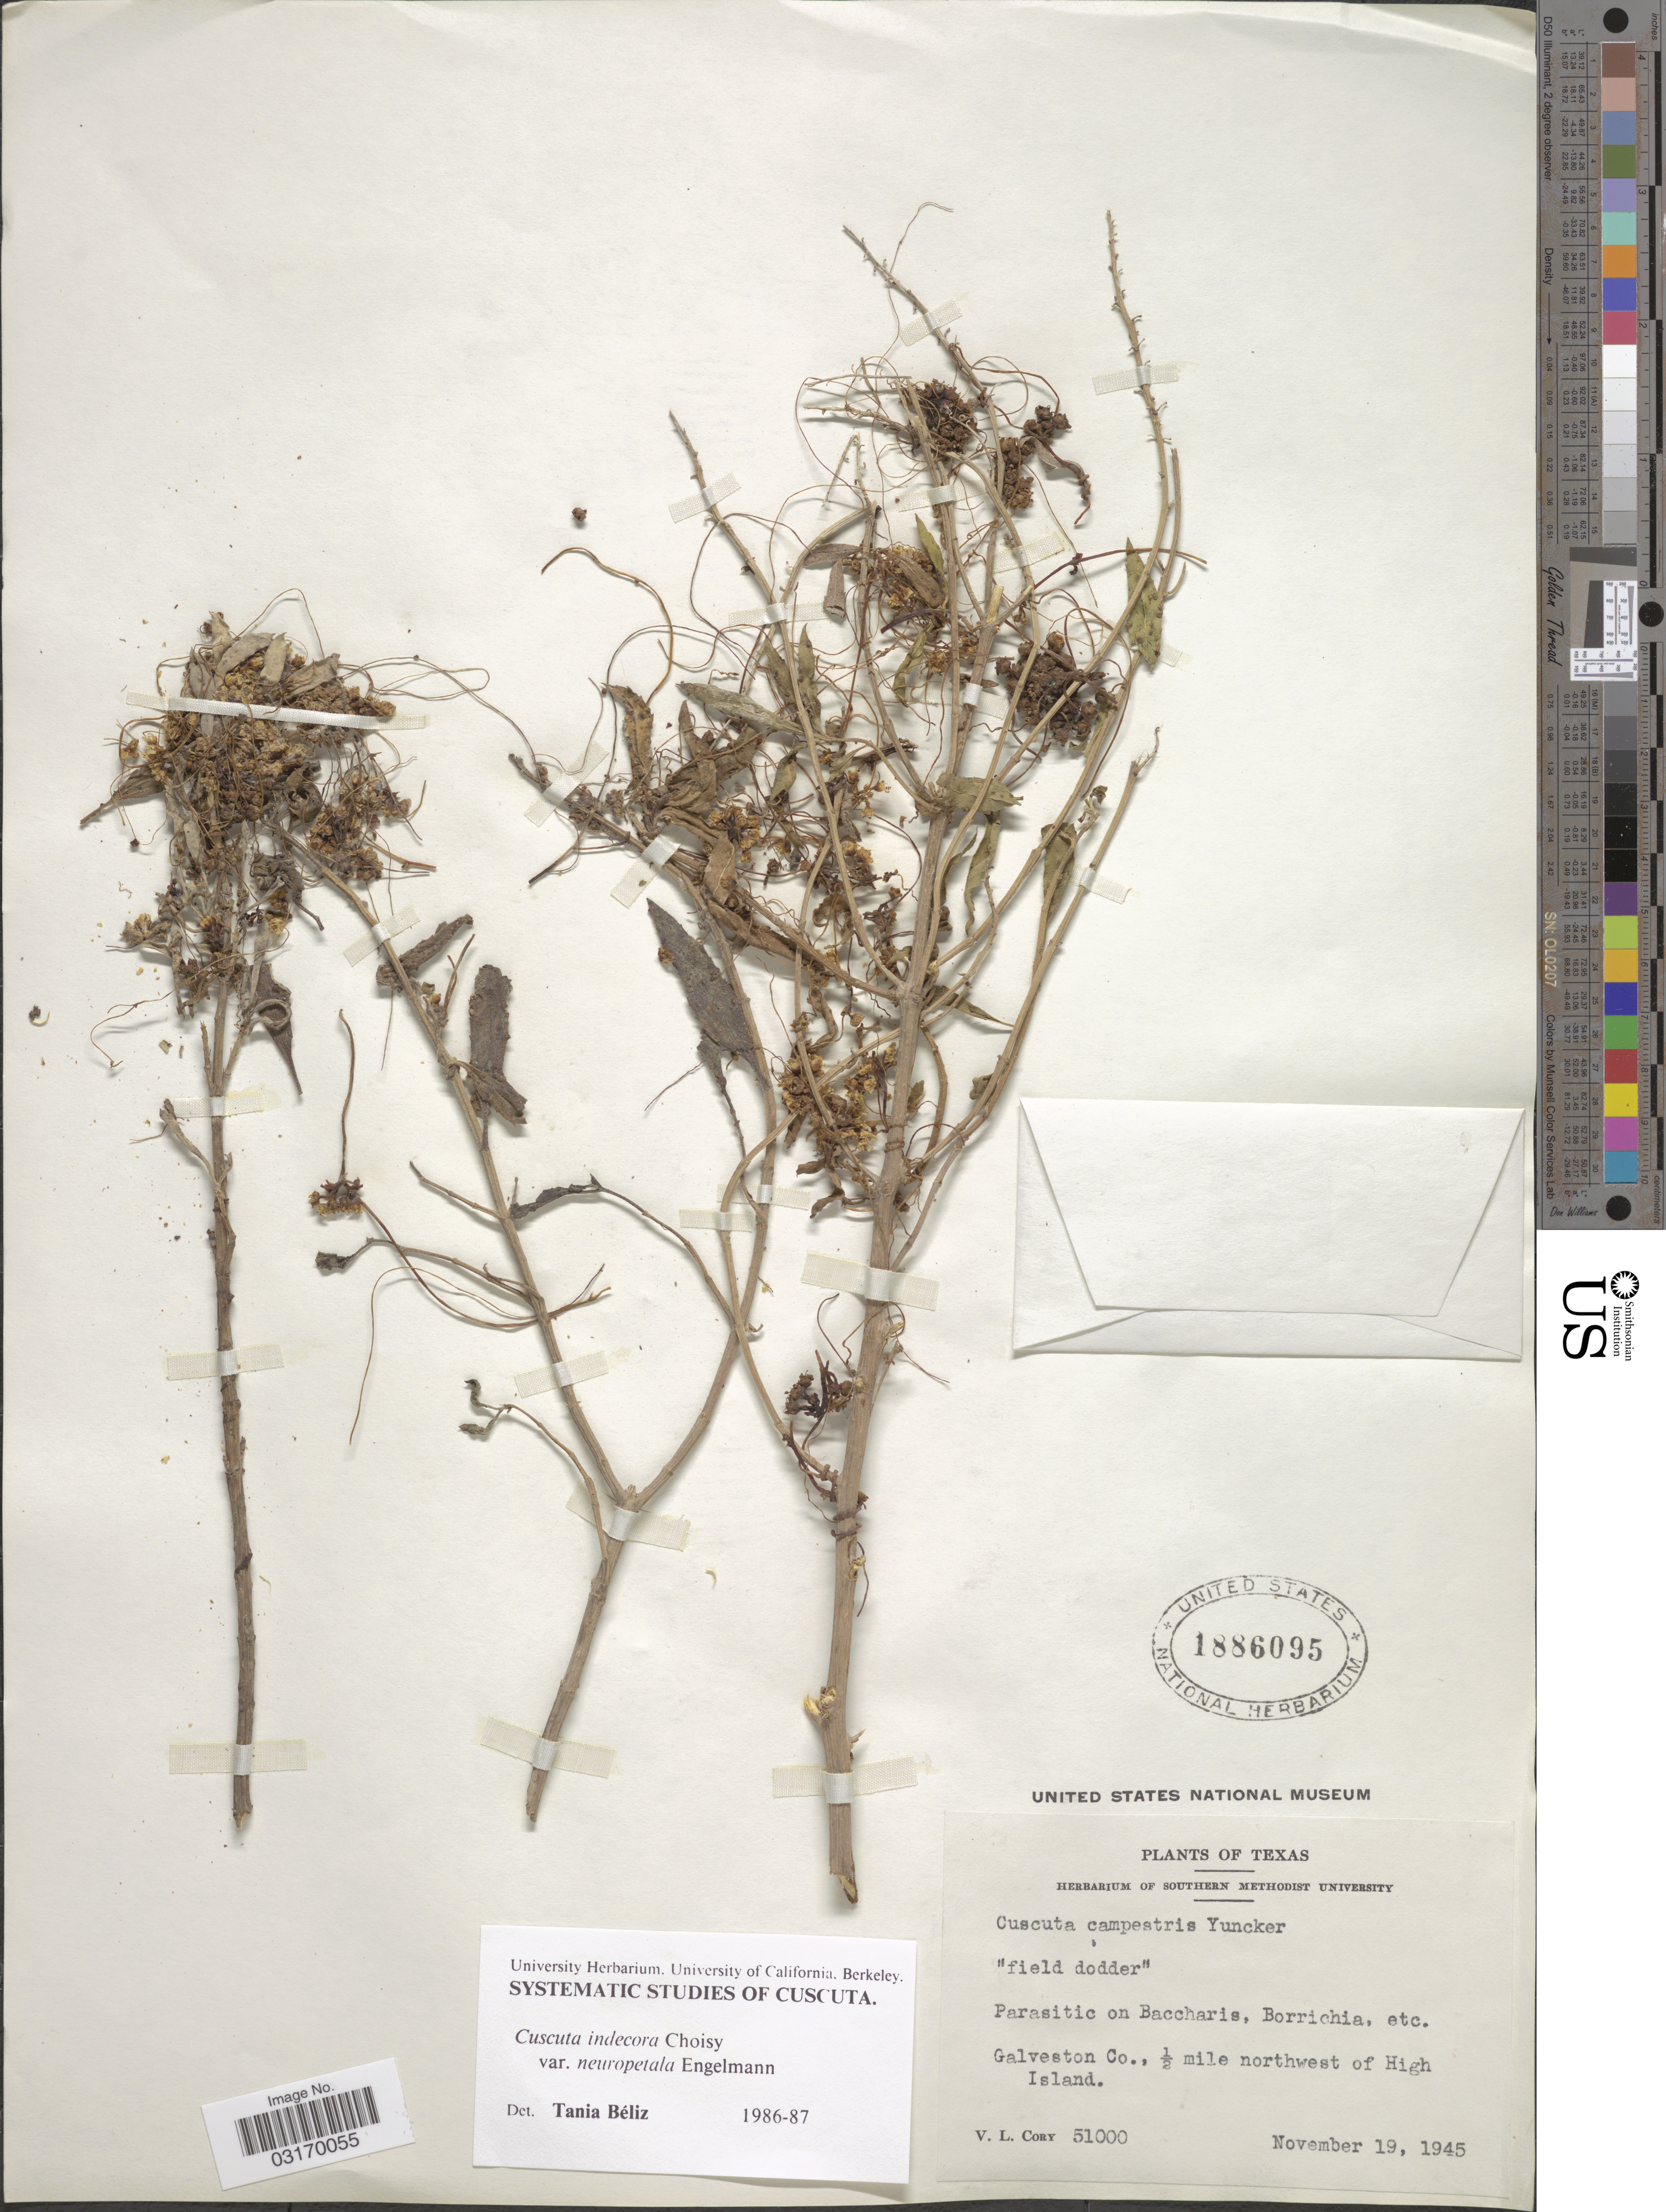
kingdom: Plantae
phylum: Tracheophyta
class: Magnoliopsida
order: Solanales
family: Convolvulaceae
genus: Cuscuta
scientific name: Cuscuta indecora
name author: Choisy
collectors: V. Cory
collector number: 51000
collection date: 1945-11-19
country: United States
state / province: Texas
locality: Galveston Co., ½ mile northwest of High Island.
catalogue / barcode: US 1886095